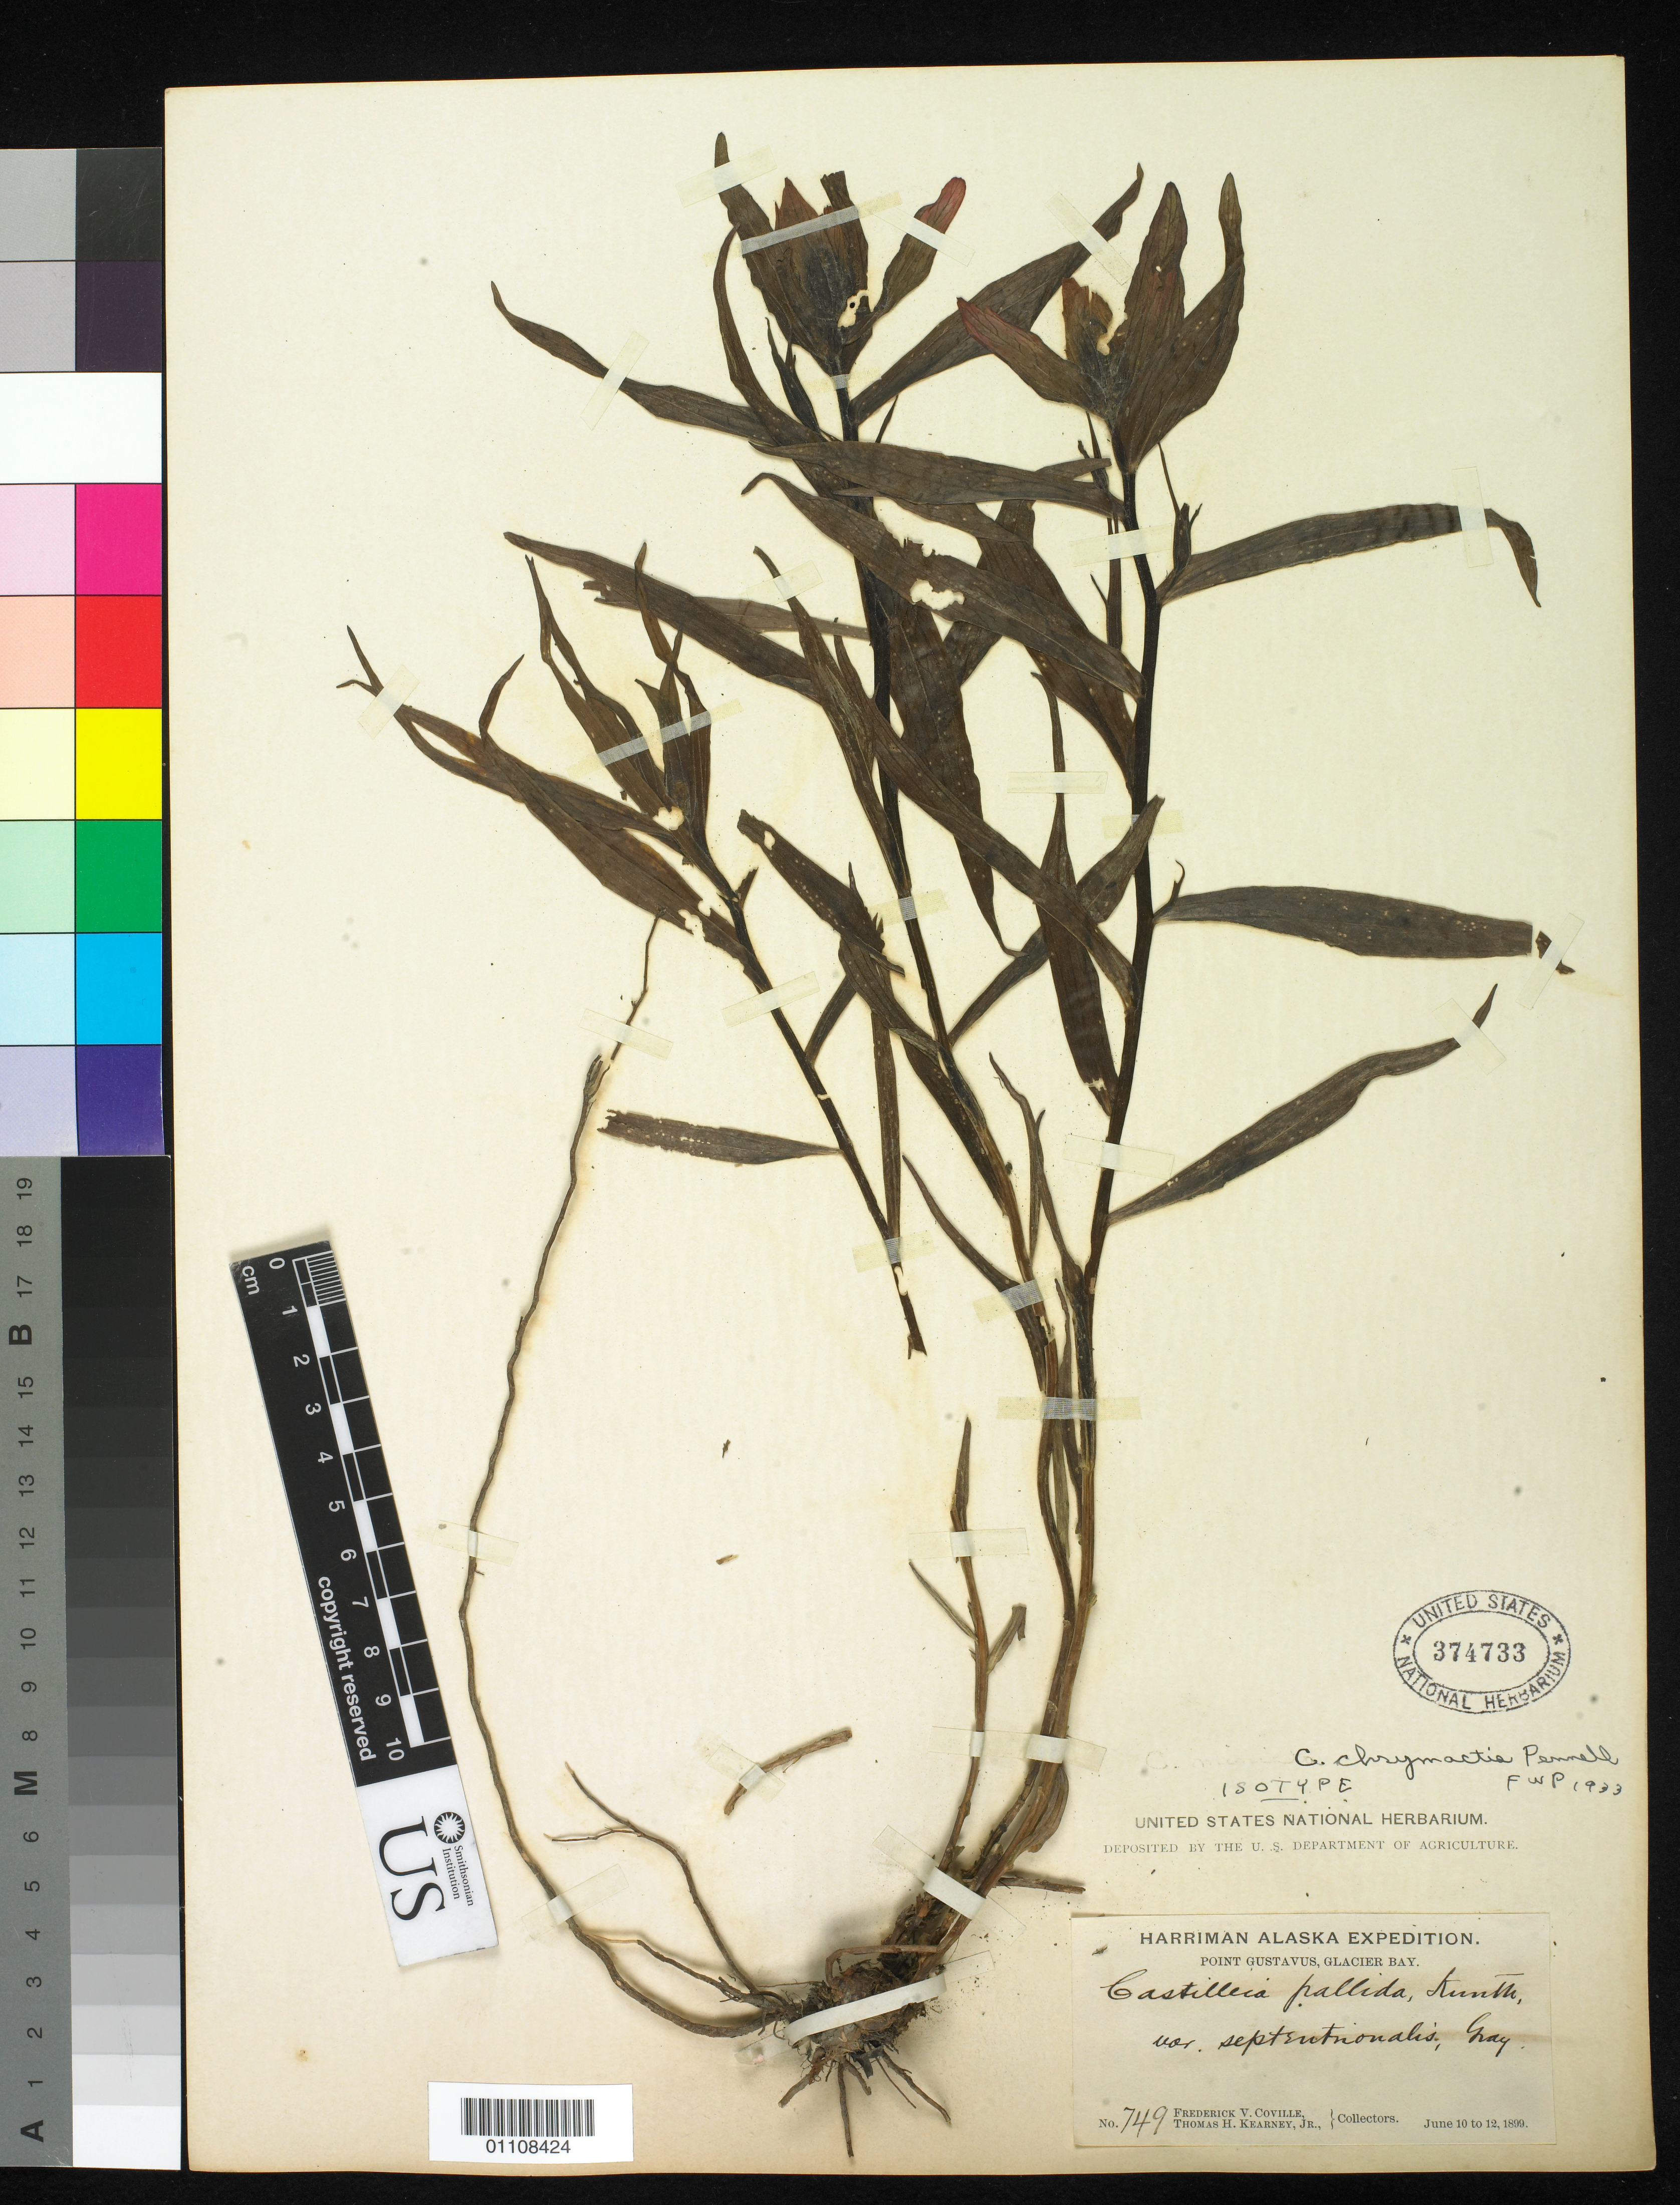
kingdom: Plantae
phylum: Tracheophyta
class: Magnoliopsida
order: Lamiales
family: Orobanchaceae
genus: Castilleja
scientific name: Castilleja chrymactis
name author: Pennell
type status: Isotype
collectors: F. V. Coville & T. H. Kearney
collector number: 749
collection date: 1899-06-10/1899-06-12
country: United States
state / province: Alaska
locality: Point Gustavus, Glacier Bay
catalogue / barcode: US 374733